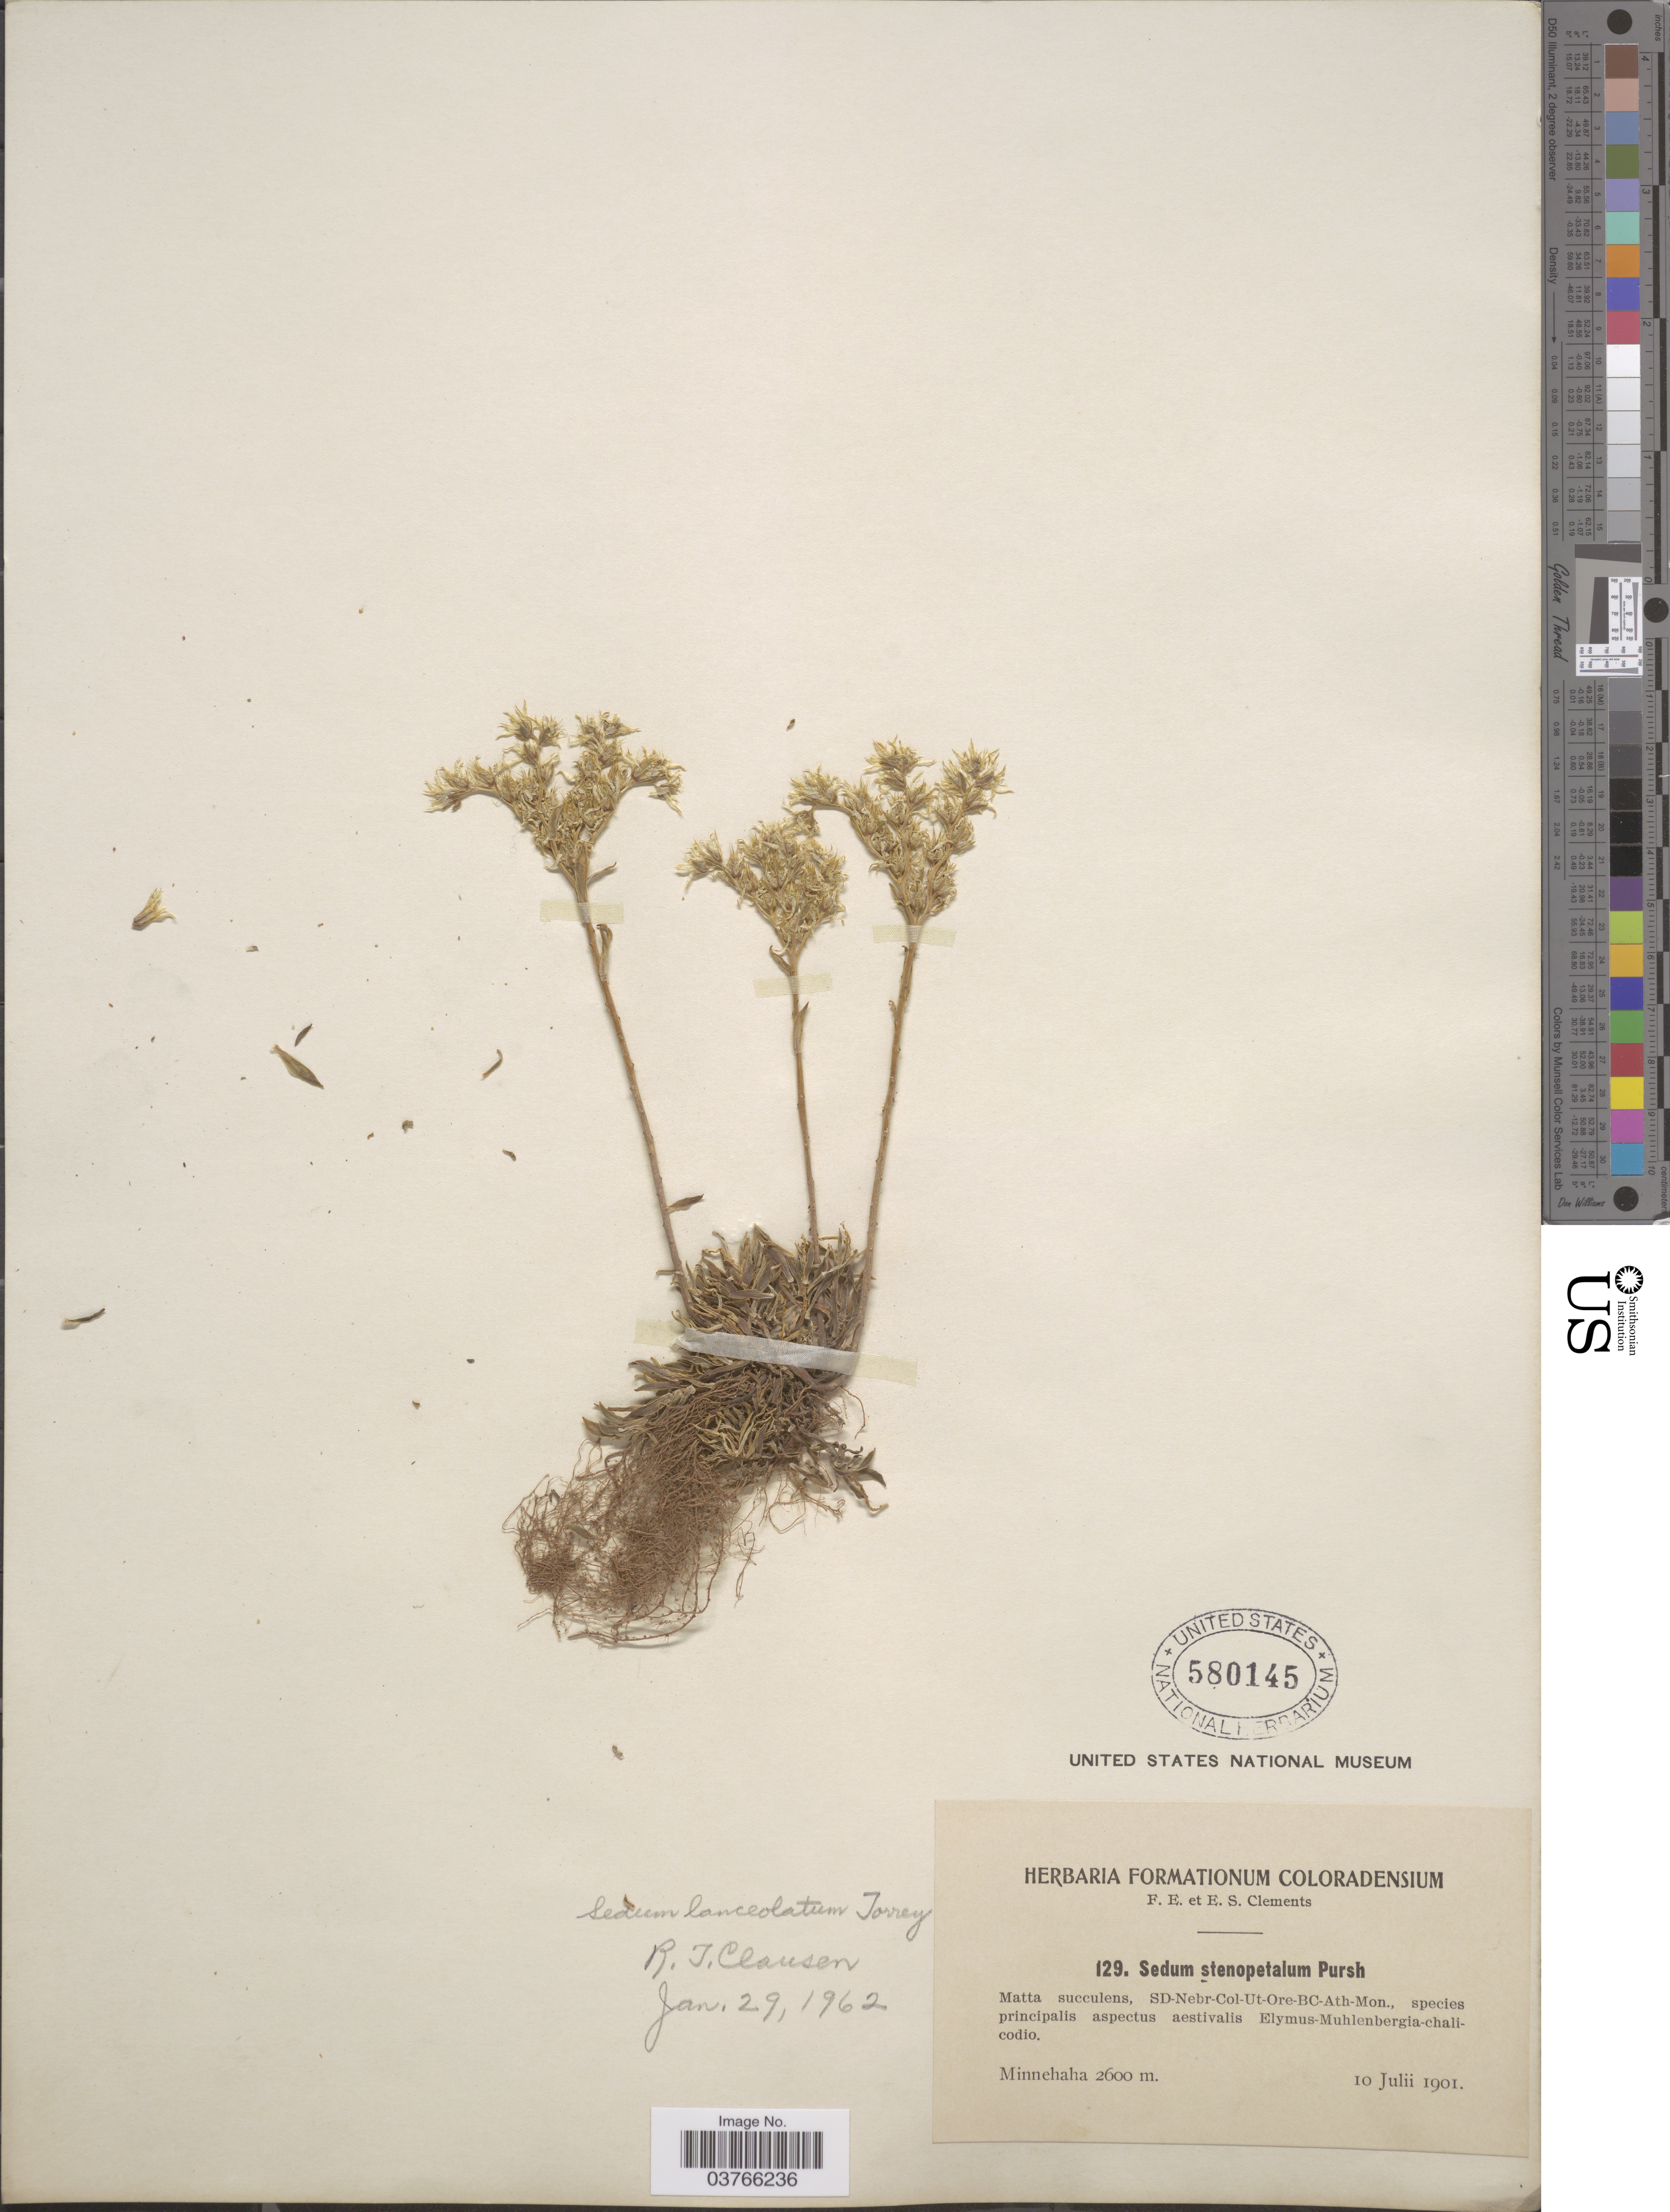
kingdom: Plantae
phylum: Tracheophyta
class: Magnoliopsida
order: Saxifragales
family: Crassulaceae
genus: Sedum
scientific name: Sedum lanceolatum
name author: Torr.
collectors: F. E. Clements & E. S. Clements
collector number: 129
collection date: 1901-07-10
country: United States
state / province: Colorado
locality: Minnehaha.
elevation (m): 2600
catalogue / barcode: US 580145